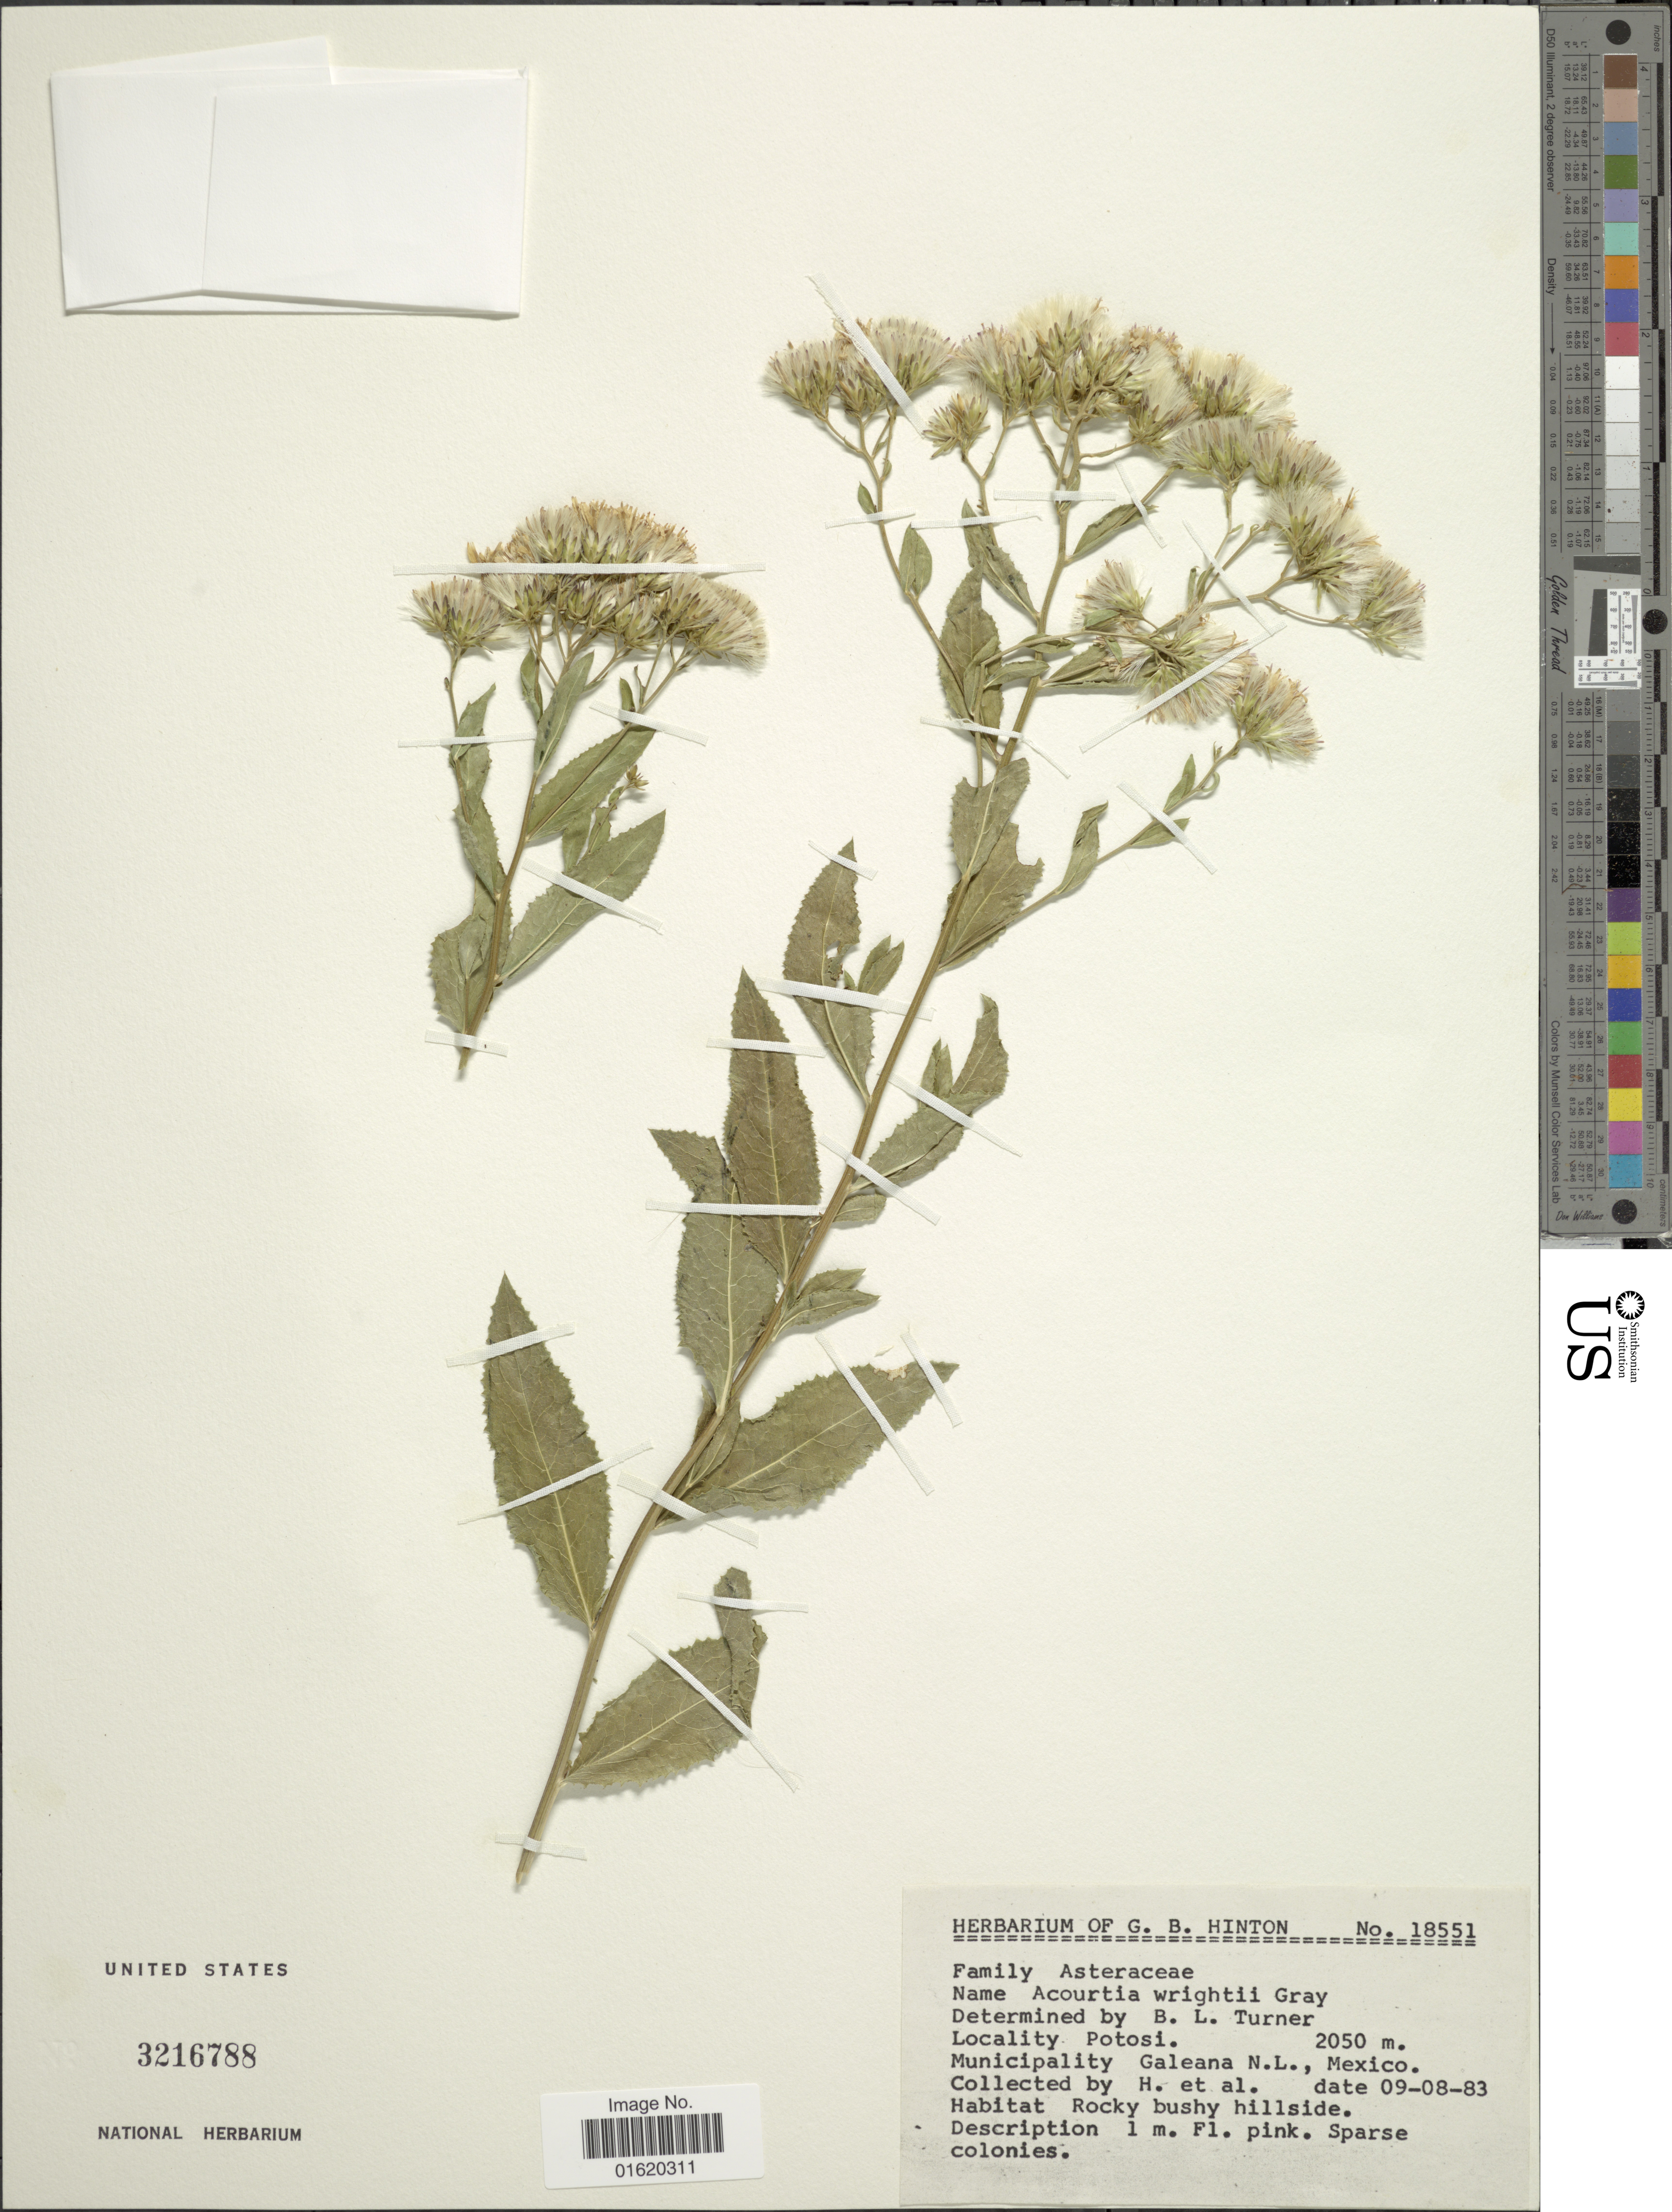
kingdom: Plantae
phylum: Tracheophyta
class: Magnoliopsida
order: Asterales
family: Asteraceae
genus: Acourtia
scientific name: Acourtia wrightii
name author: (A. Gray) Reveal & R.M. King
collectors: G. B. Hinton & et al.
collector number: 18551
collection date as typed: Transcribed d/m/y: 9/8/83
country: Mexico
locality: Potosi, Galeana N.L., Mexico, rocky bushy hillside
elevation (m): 2050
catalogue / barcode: US 3216788